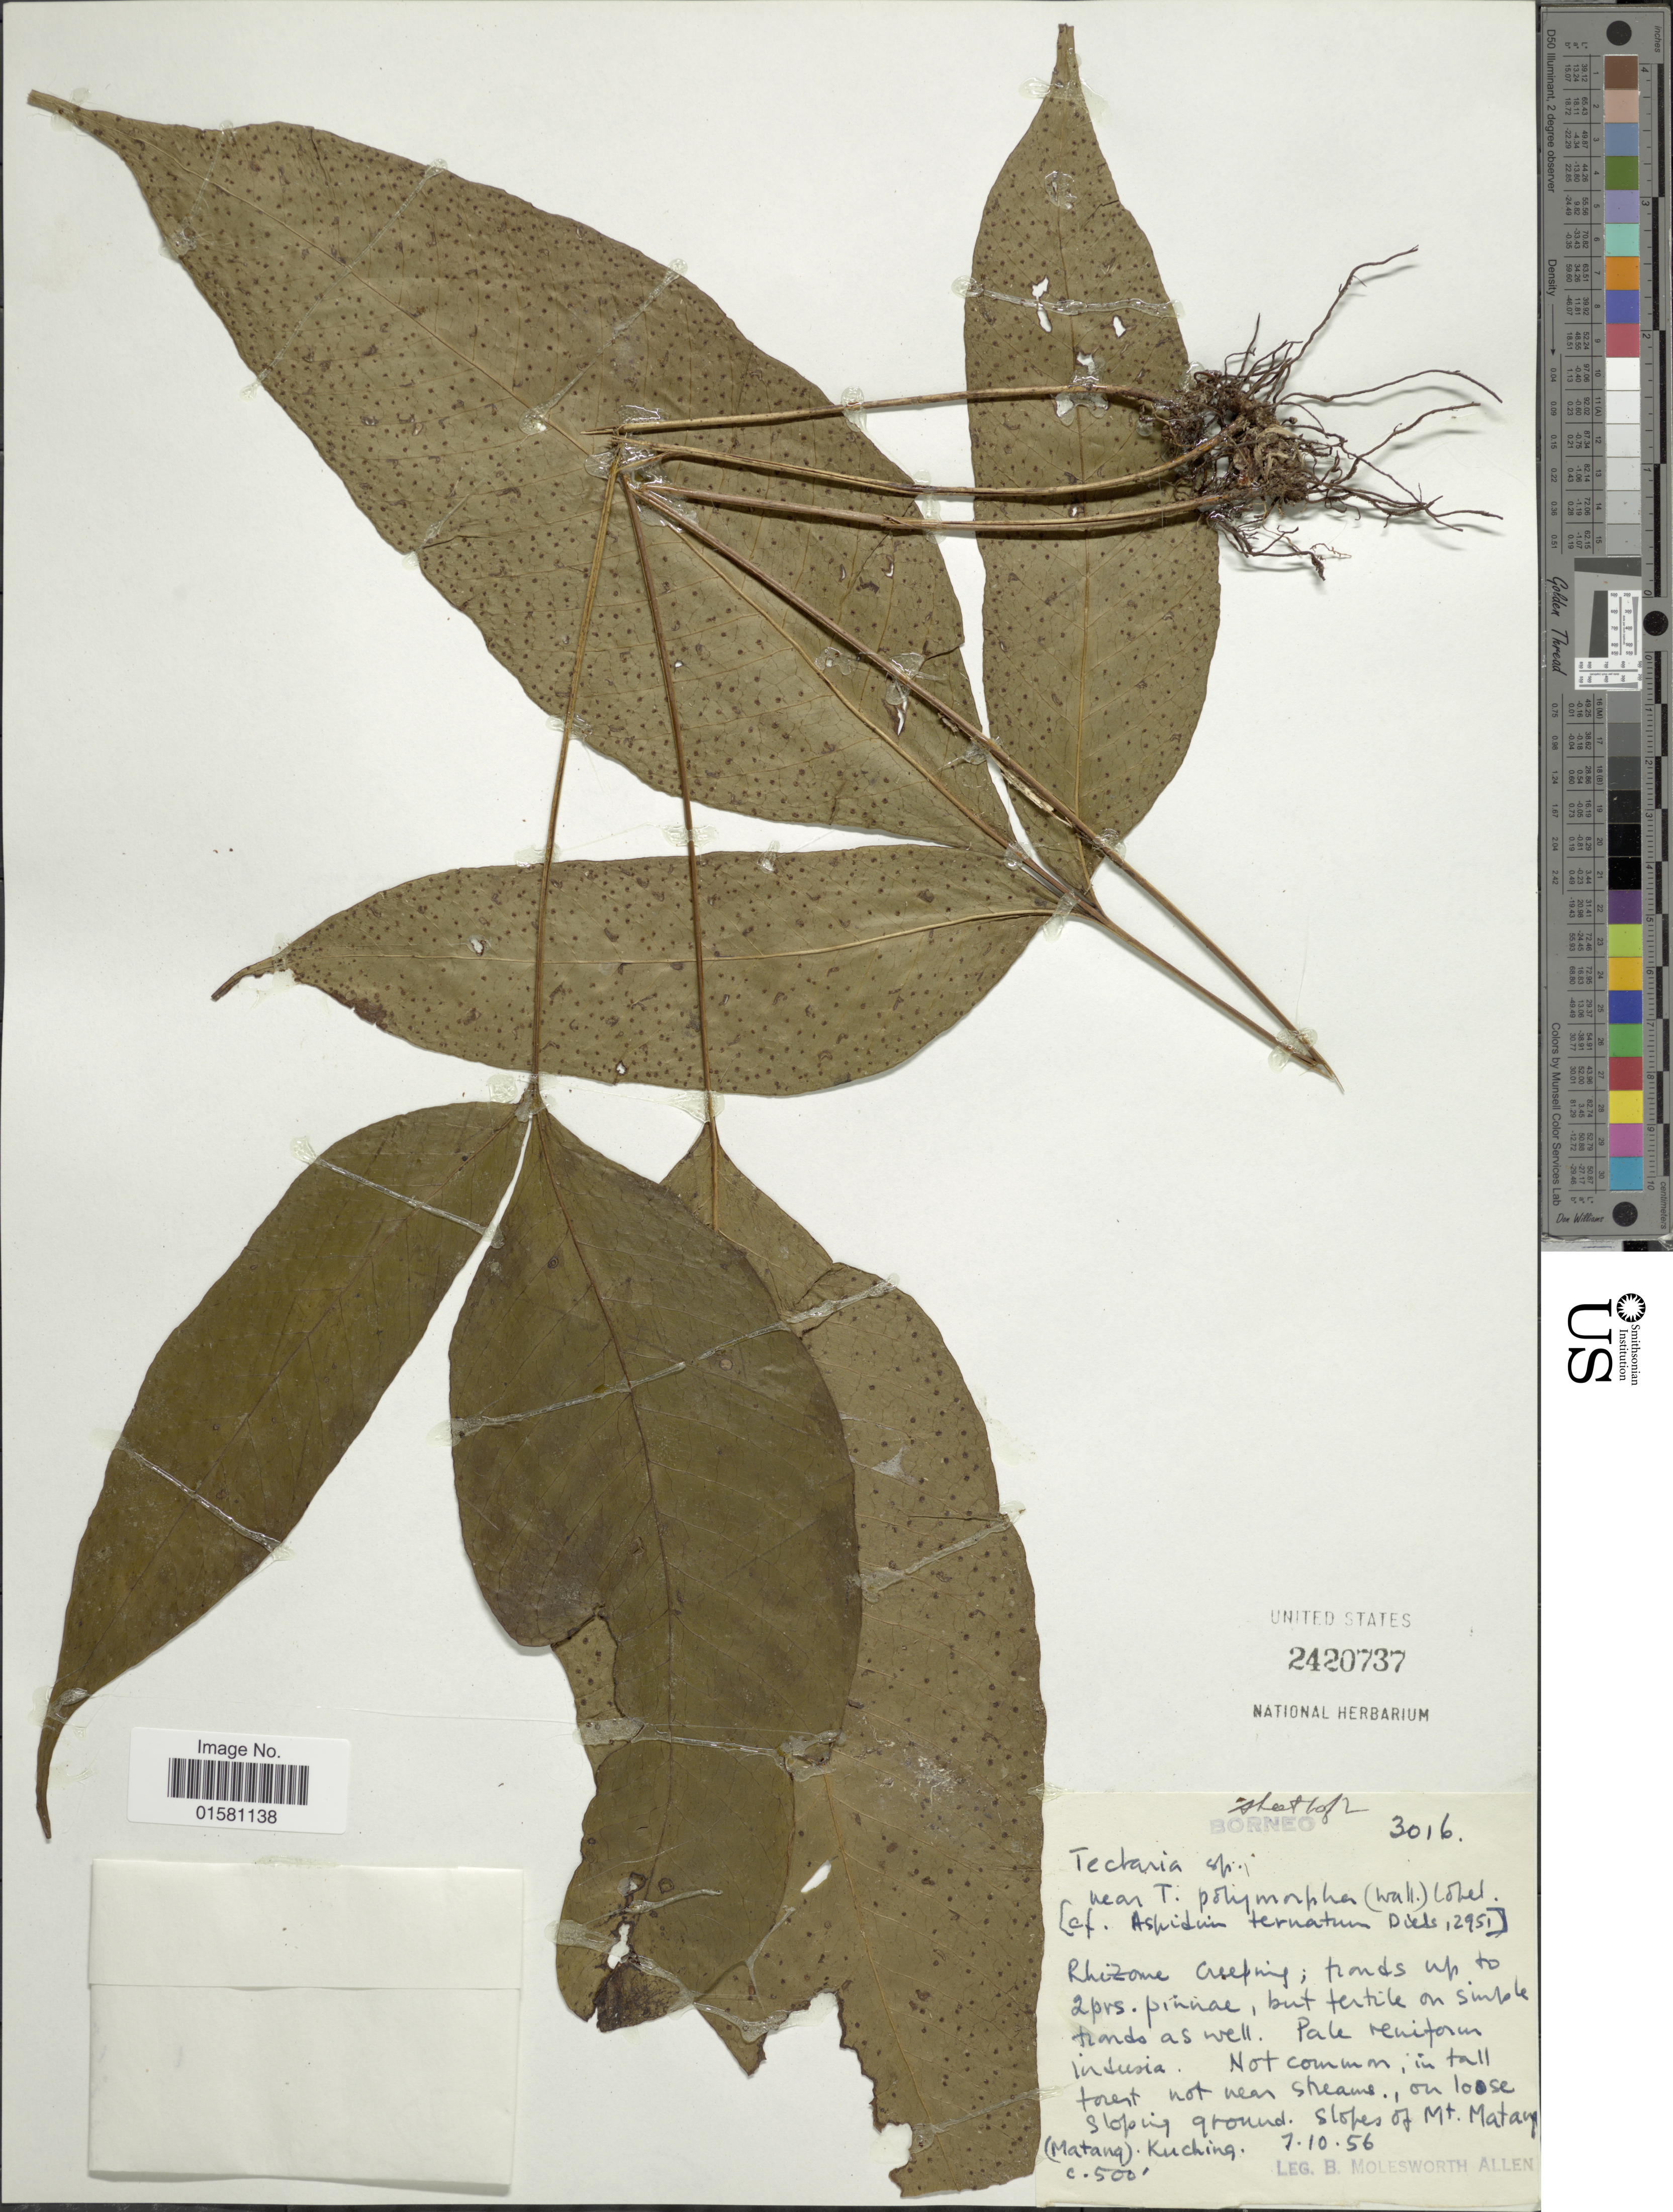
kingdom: Plantae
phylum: Tracheophyta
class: Polypodiopsida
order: Polypodiales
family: Tectariaceae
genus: Tectaria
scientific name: Tectaria polymorpha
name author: (Wall. ex Hook.) Copel.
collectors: B. E. G. Molesworth-Allen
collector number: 3016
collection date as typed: Transcribed d/m/y: 7/10/56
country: Malaysia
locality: Borneo. Slopes of Mt,. Matang (Matang) Kuching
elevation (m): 152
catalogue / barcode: US 2420737